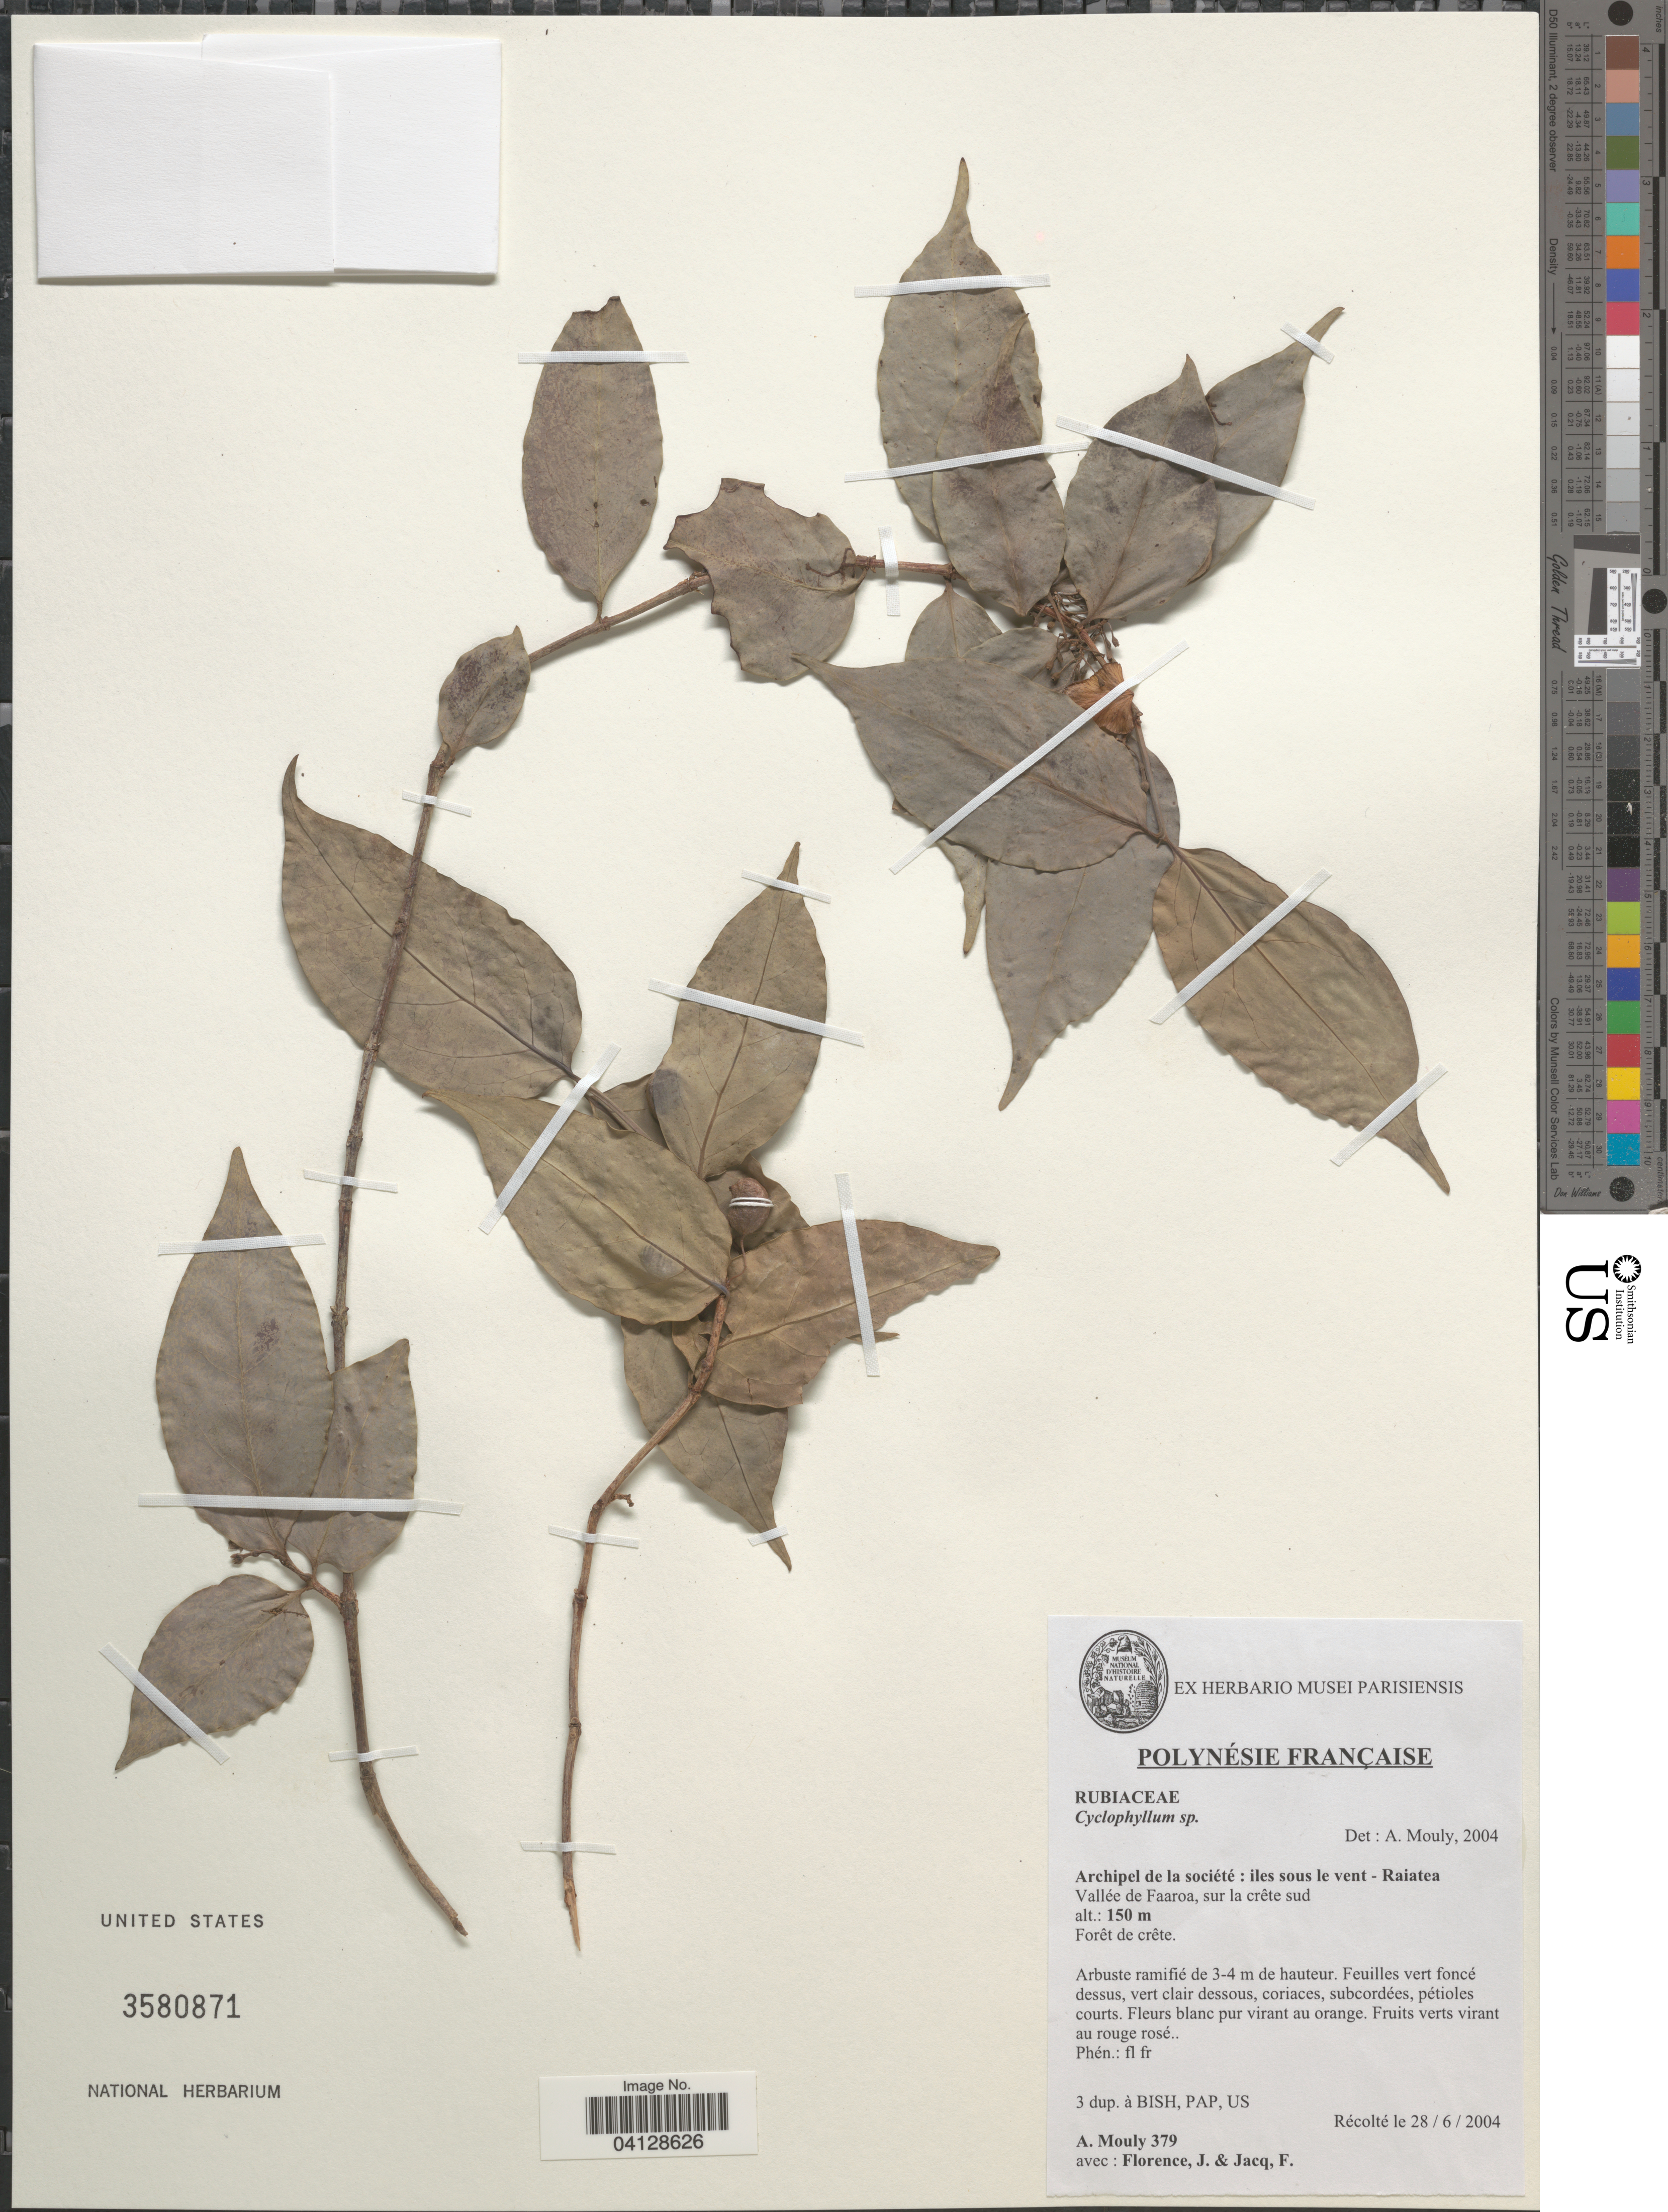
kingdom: Plantae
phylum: Tracheophyta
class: Magnoliopsida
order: Gentianales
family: Rubiaceae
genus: Cyclophyllum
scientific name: Cyclophyllum sp.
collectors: A. Mouly, J. Florence & F. Jacq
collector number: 379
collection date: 2004-06-28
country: French Polynesia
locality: Polynésie Française. Archipel de la société: iles sous le vent - Raiatea. Vallée de Faaroa, sur la crête sud.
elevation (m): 150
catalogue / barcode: US 3580871